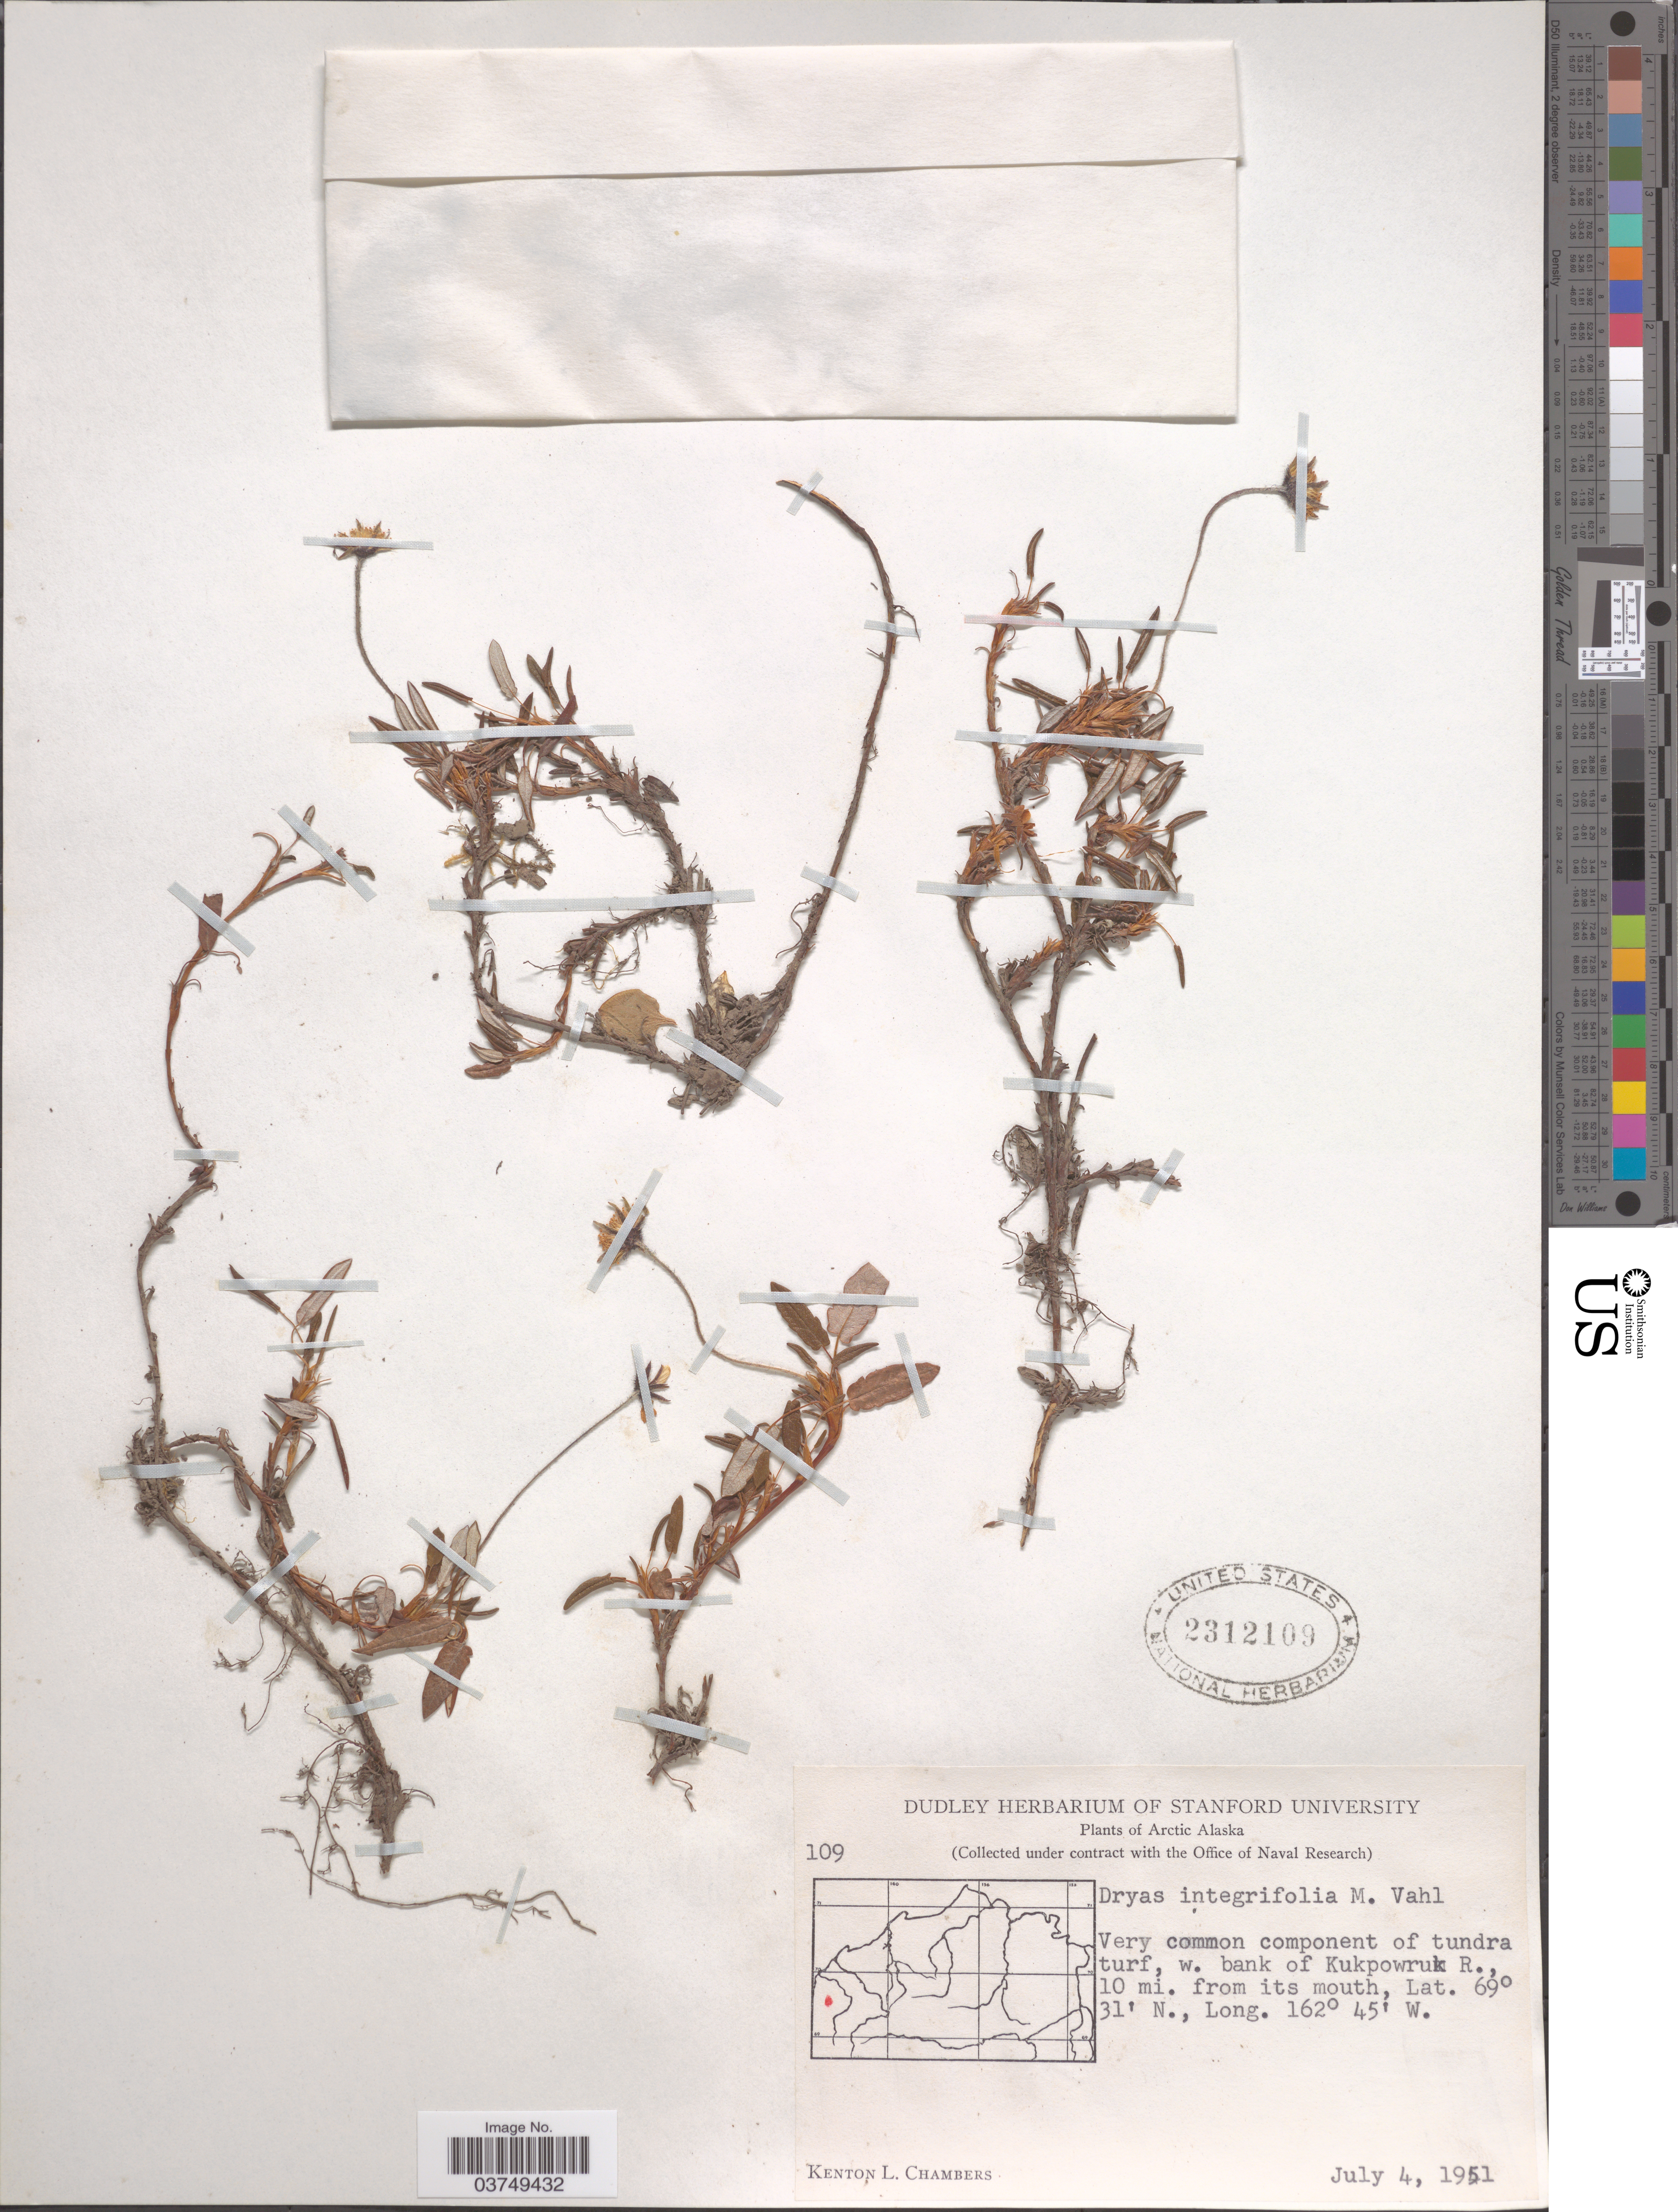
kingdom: Plantae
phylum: Tracheophyta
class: Magnoliopsida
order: Rosales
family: Rosaceae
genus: Dryas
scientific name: Dryas integrifolia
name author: Vahl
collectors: K. L. Chambers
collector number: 109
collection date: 1951-07-04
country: United States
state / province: Alaska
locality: Arctic Alaska. W. bank of Kukpowruk R., 10 mi. from its mouth.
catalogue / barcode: US 2312109